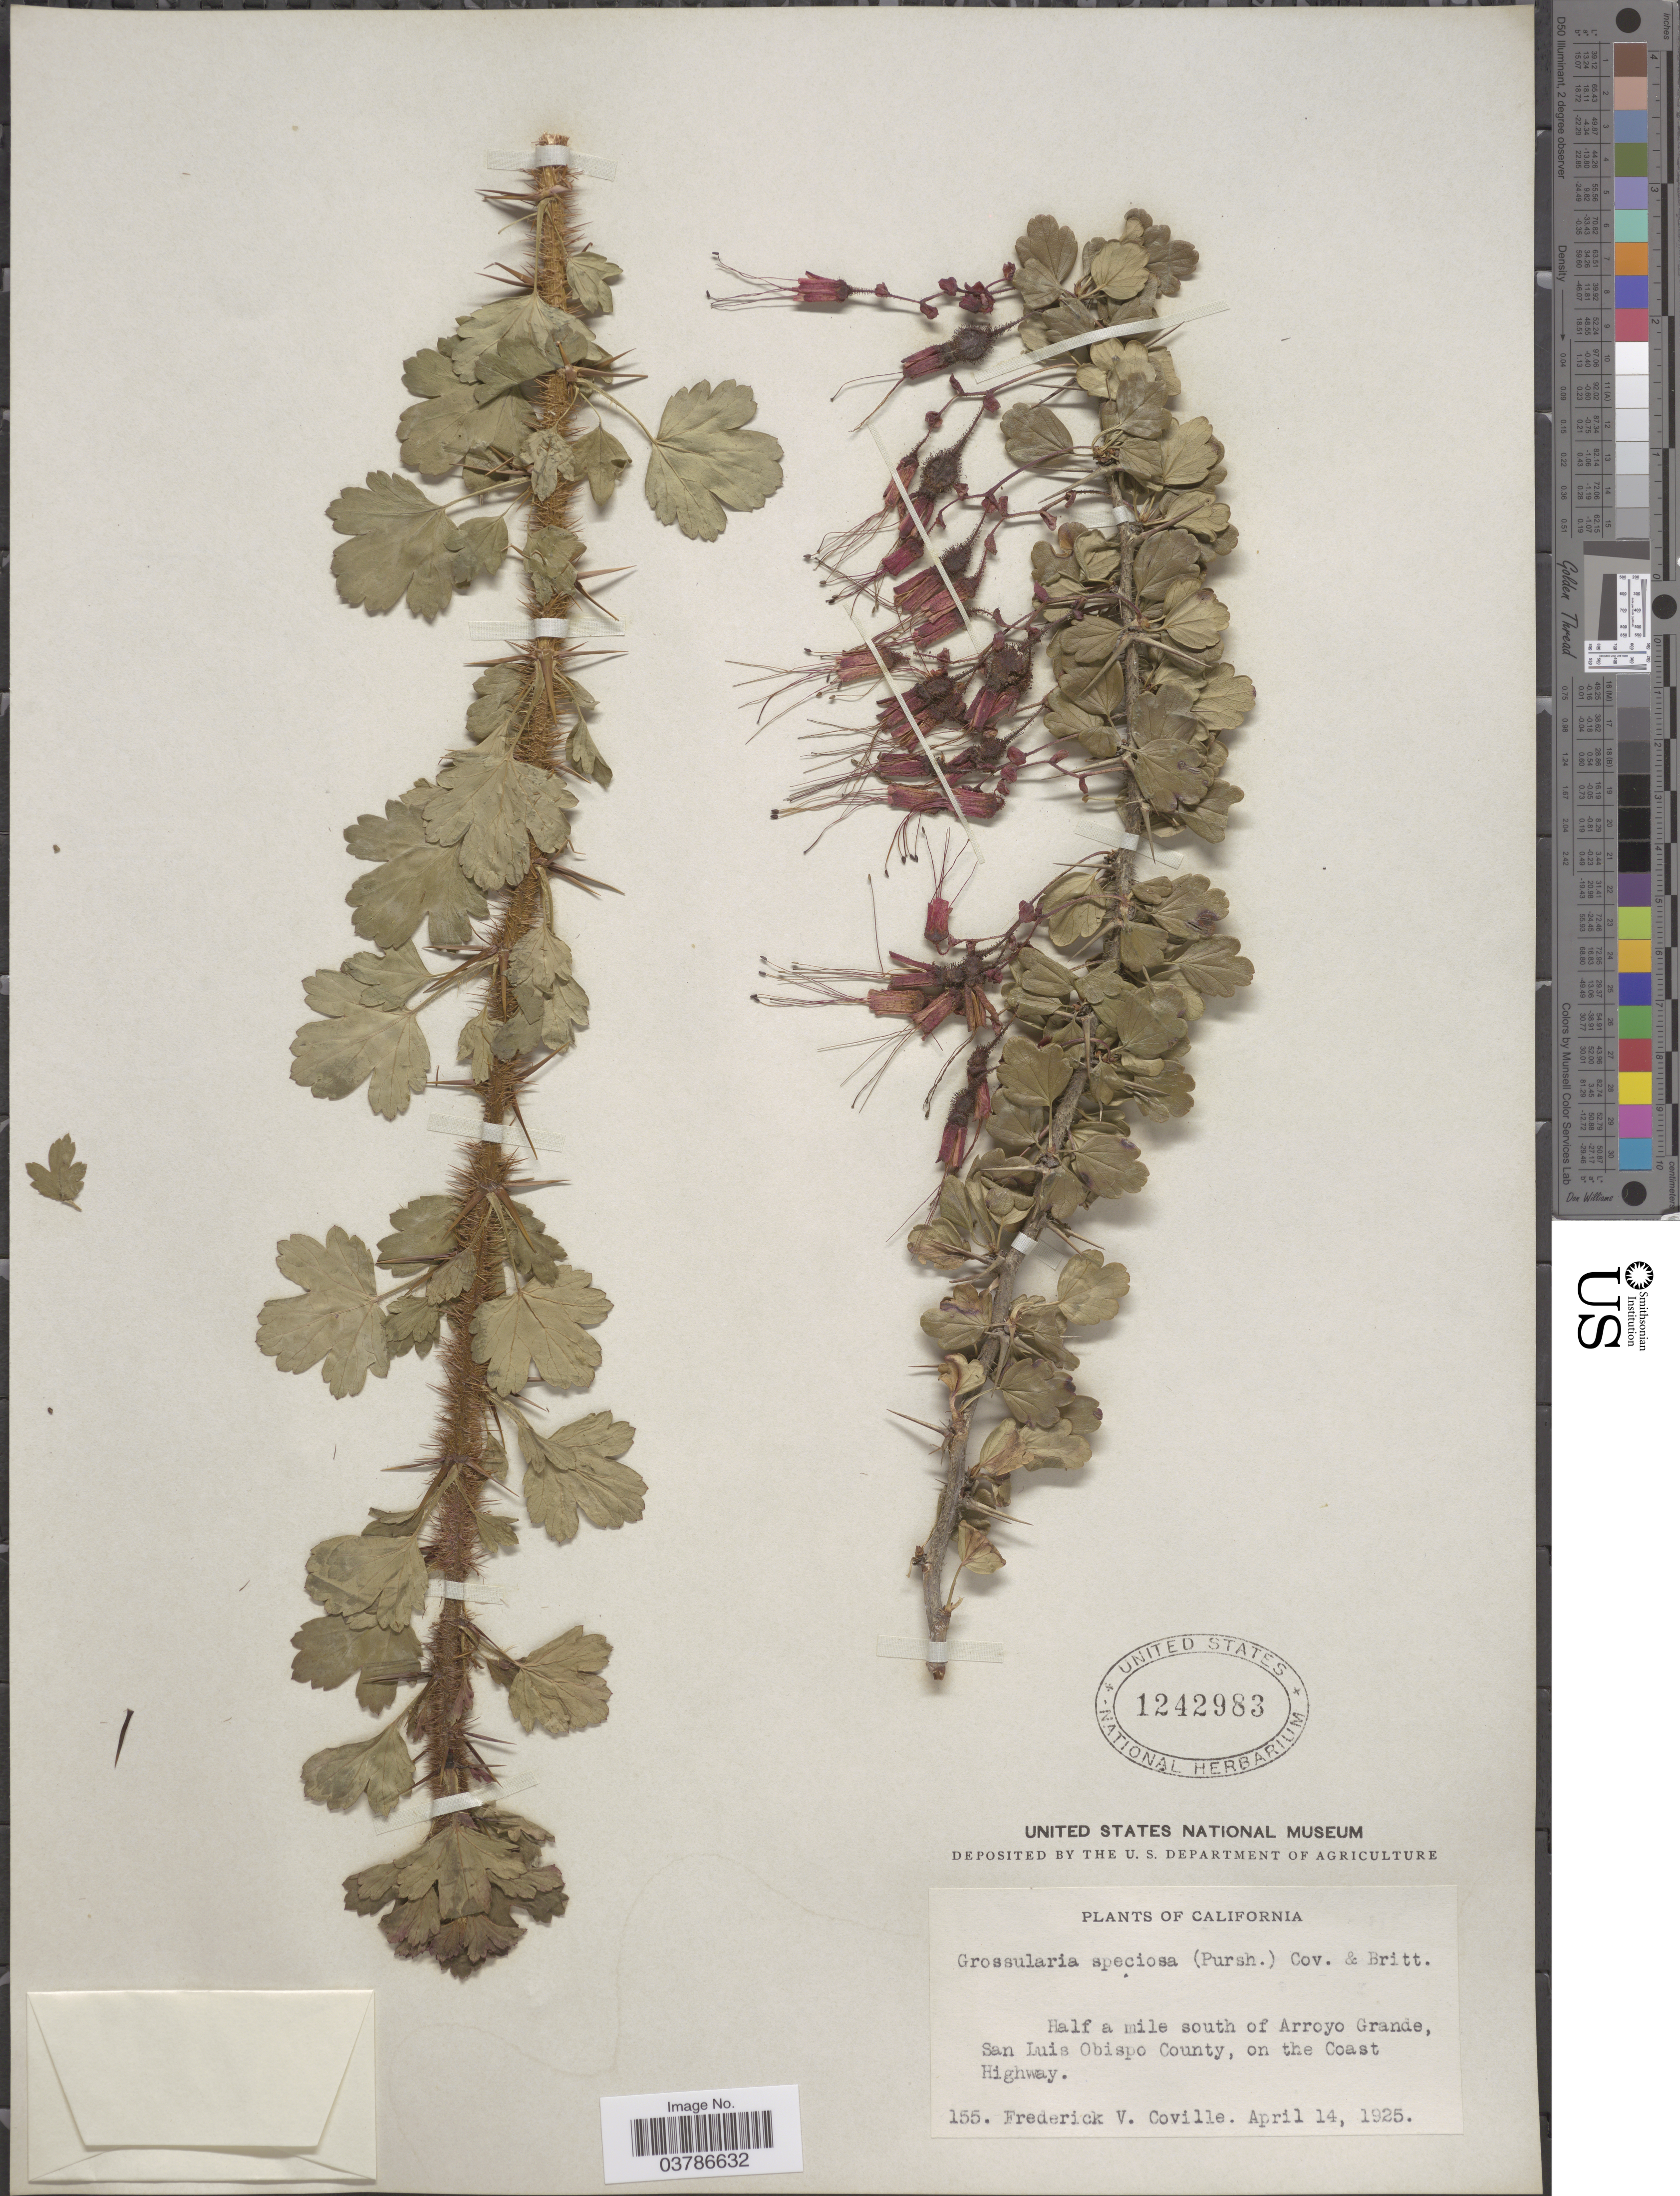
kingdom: Plantae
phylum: Tracheophyta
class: Magnoliopsida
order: Saxifragales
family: Grossulariaceae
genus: Ribes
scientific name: Ribes speciosum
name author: Pursh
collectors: F. V. Coville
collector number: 155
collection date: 1925-04-14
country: United States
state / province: California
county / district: San Luis Obispo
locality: Half a mile south of Arroyo Grande, San Luis Obispo County, on the Coast Highway.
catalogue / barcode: US 1242983